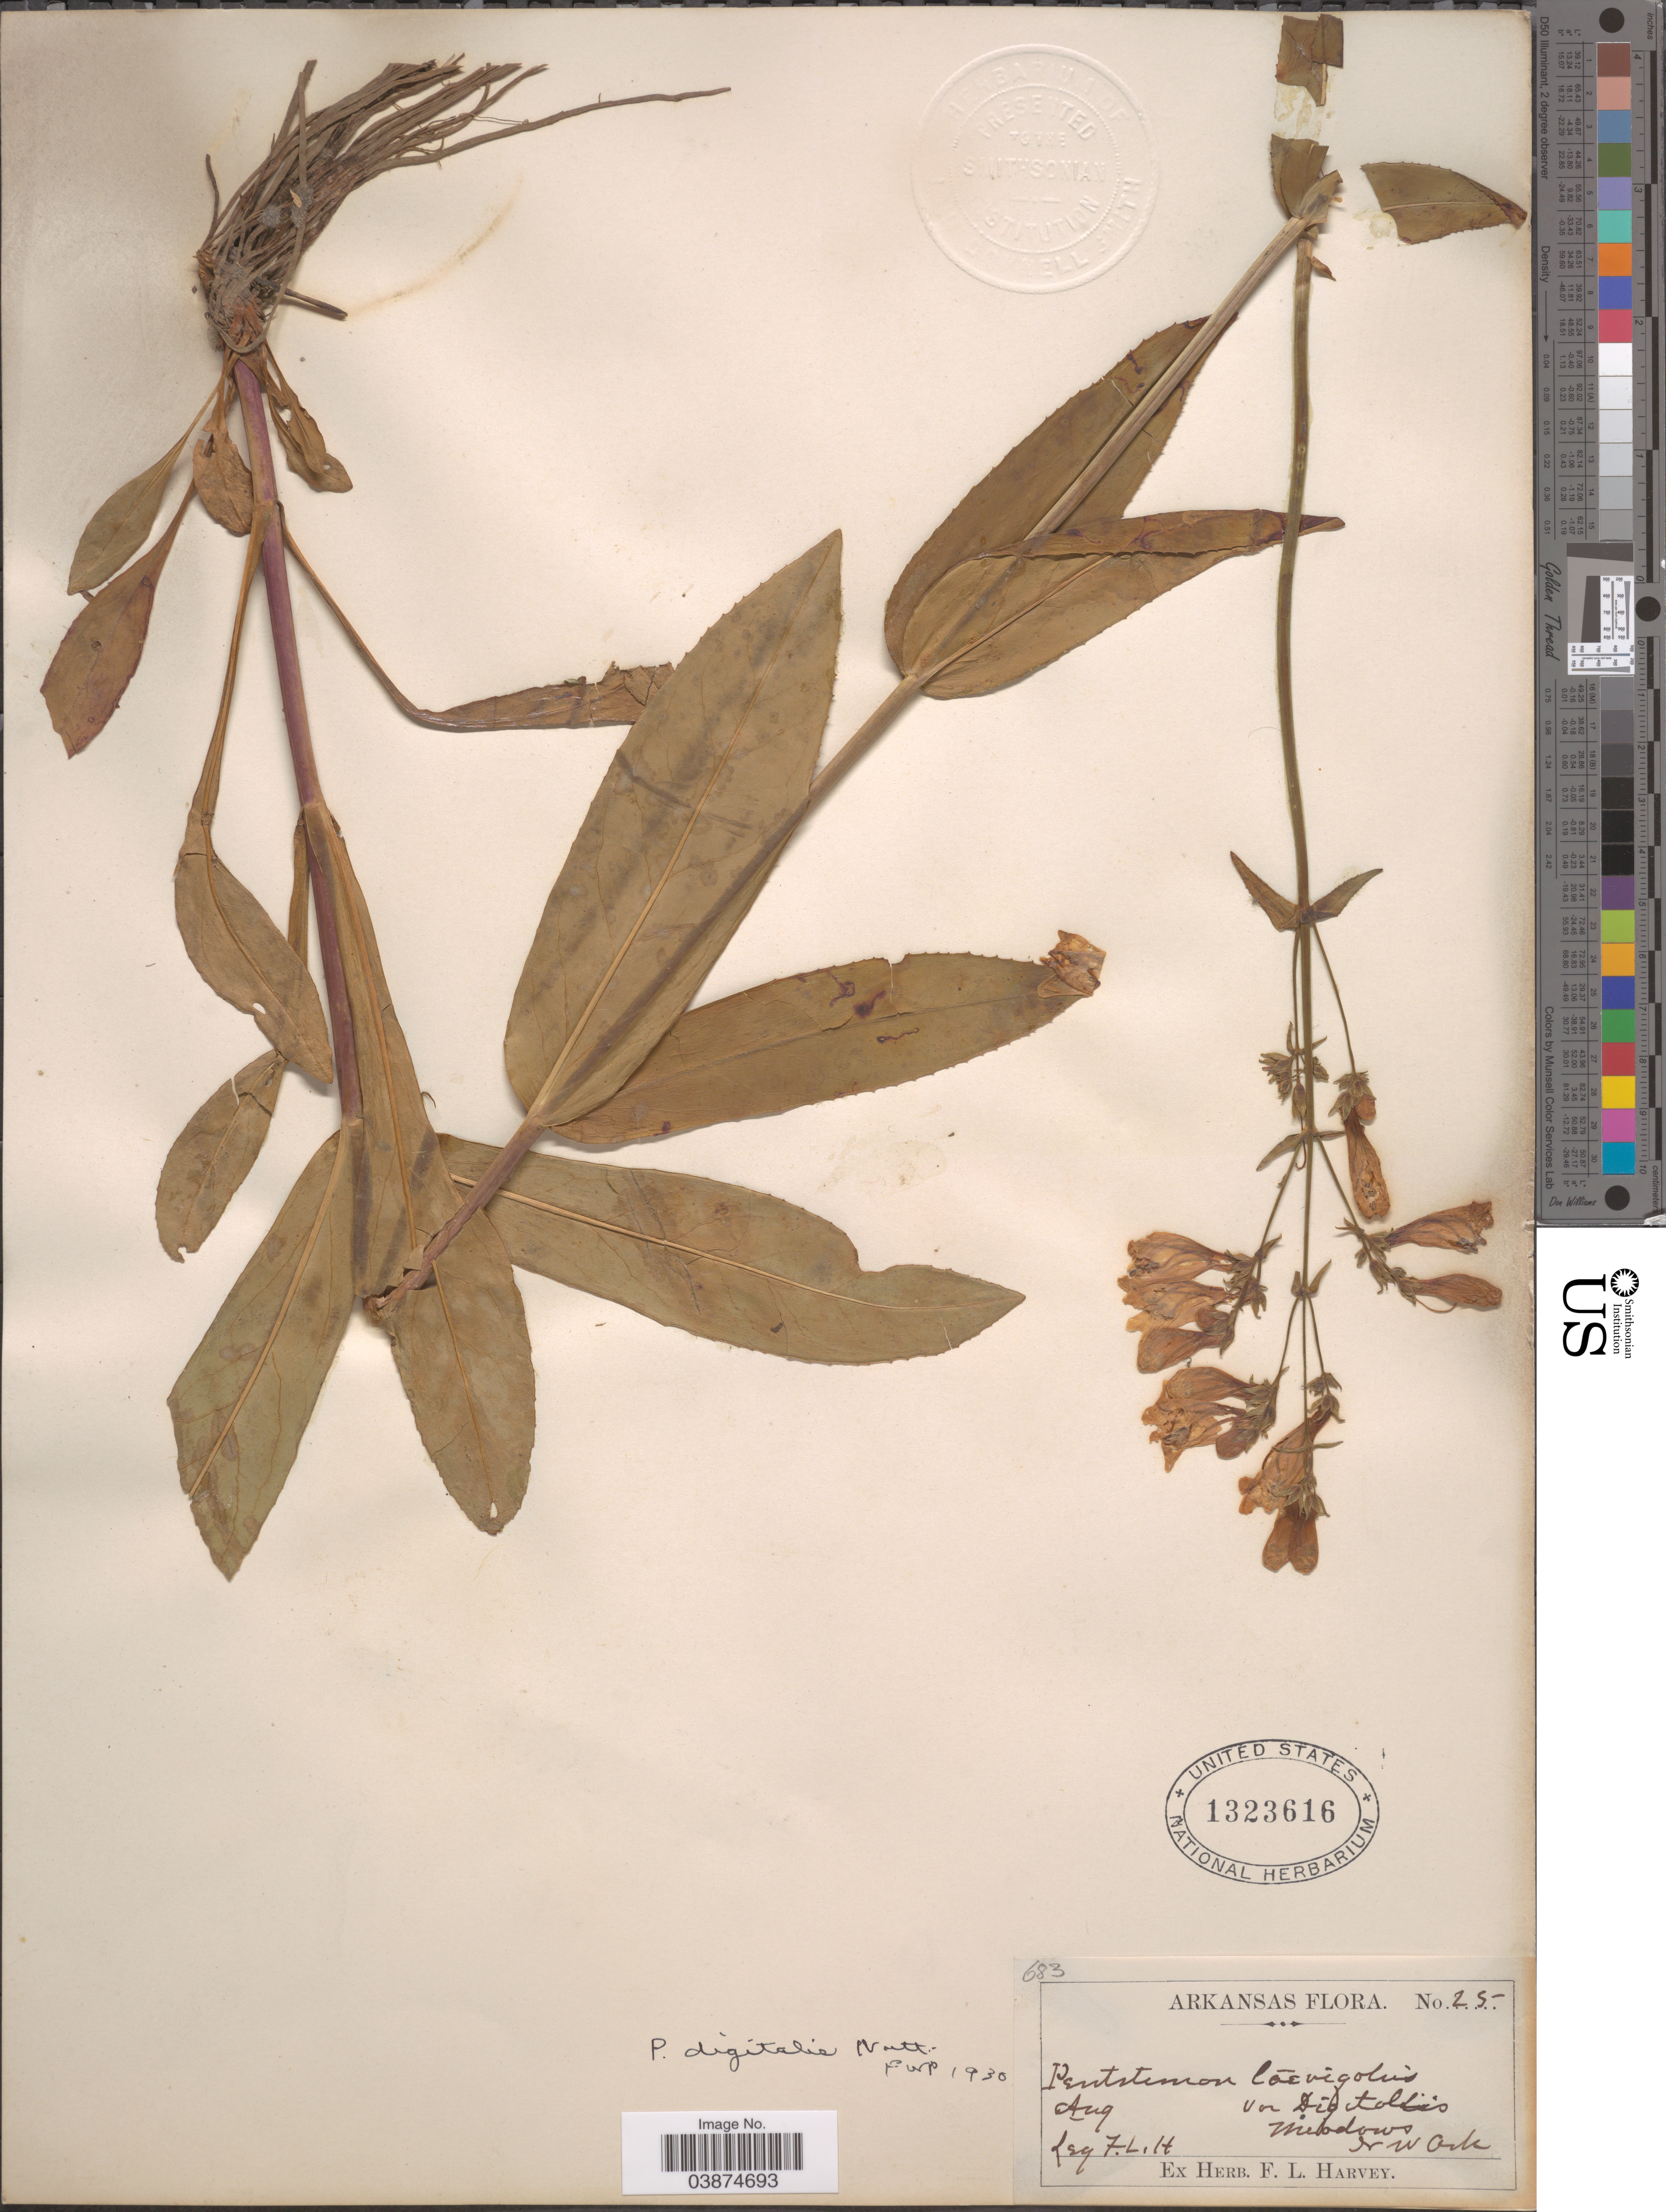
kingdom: Plantae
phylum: Tracheophyta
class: Magnoliopsida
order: Lamiales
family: Plantaginaceae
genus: Penstemon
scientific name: Penstemon digitalis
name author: Nutt. ex Sims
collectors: F. L. Harvey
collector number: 25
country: United States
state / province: Arkansas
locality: Meadows, N. W. Ark.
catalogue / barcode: US 1323616